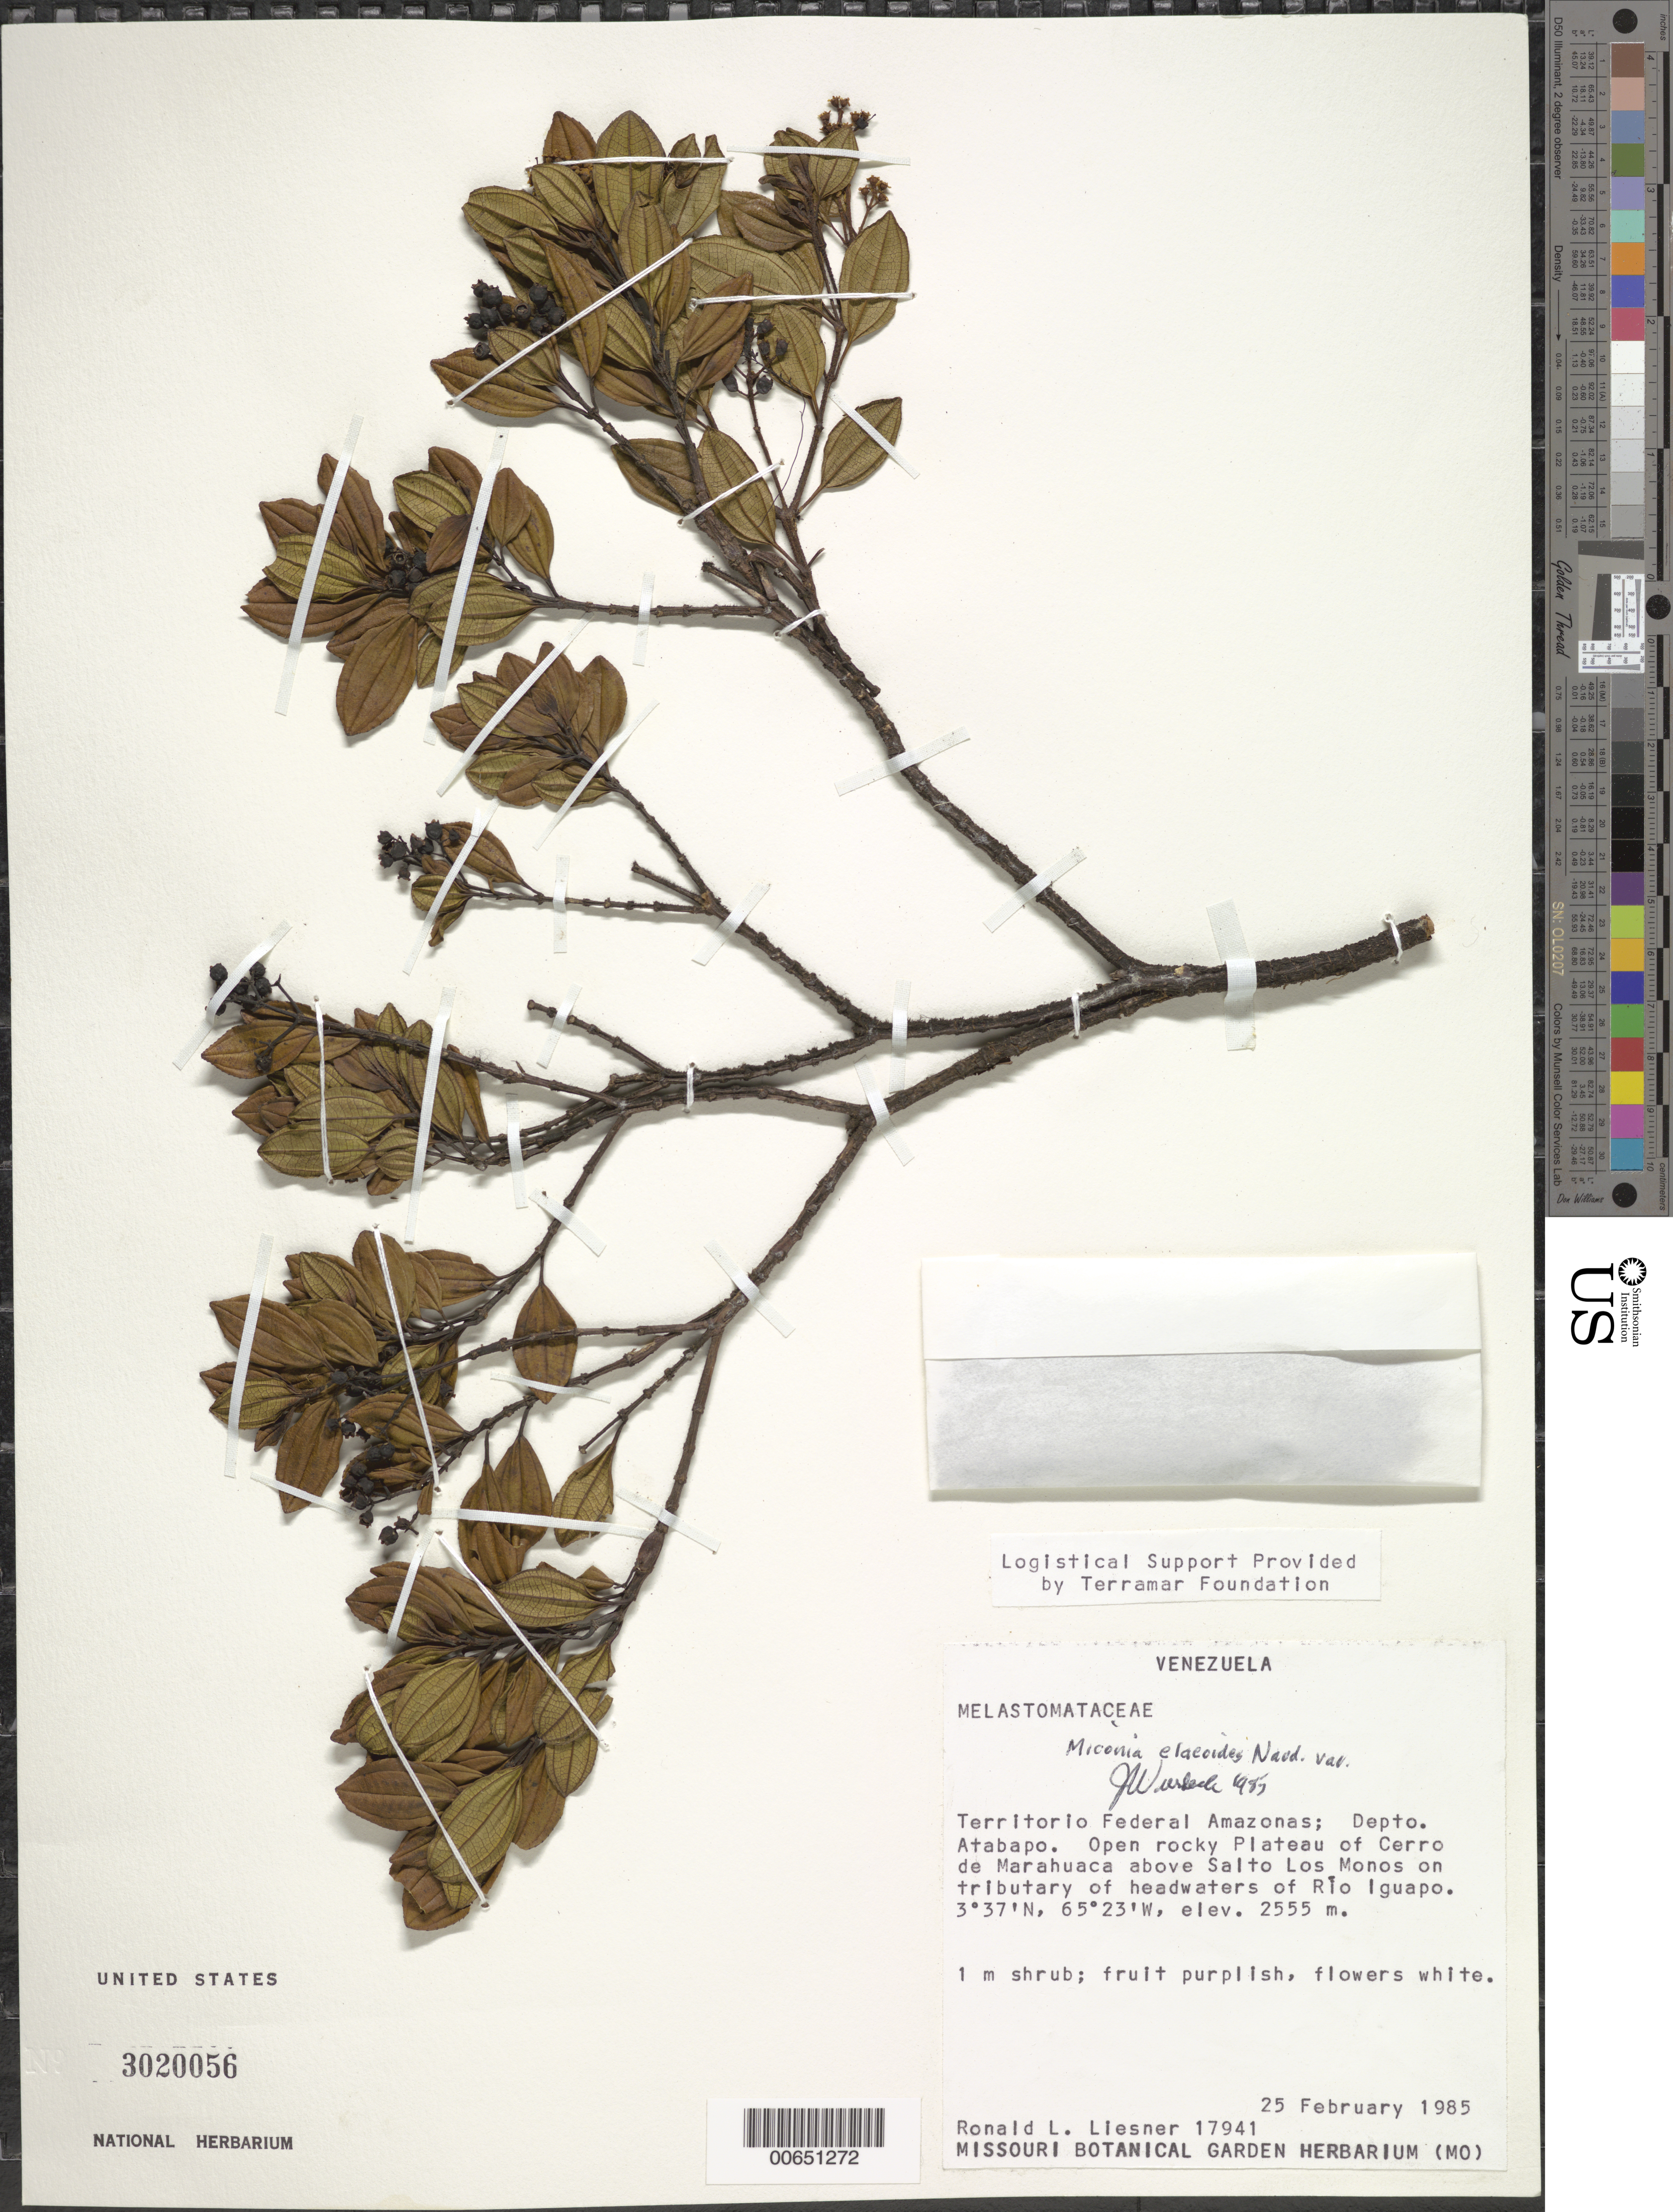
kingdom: Plantae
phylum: Tracheophyta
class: Magnoliopsida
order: Myrtales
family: Melastomataceae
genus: Miconia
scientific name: Miconia elaeoides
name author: Naudin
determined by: Wurdack, John J., (US), US (UNITED STATES)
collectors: R. L. Liesner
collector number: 17941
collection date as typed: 25-Feb-85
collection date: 1985-02-25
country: Venezuela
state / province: Amazonas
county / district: Atabapo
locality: Cerro de Marahuaca Plateau, above Salto Los Monos on trib of headwaters of Río Iguapo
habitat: Open rocky plateau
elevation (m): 2555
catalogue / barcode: US 3020056